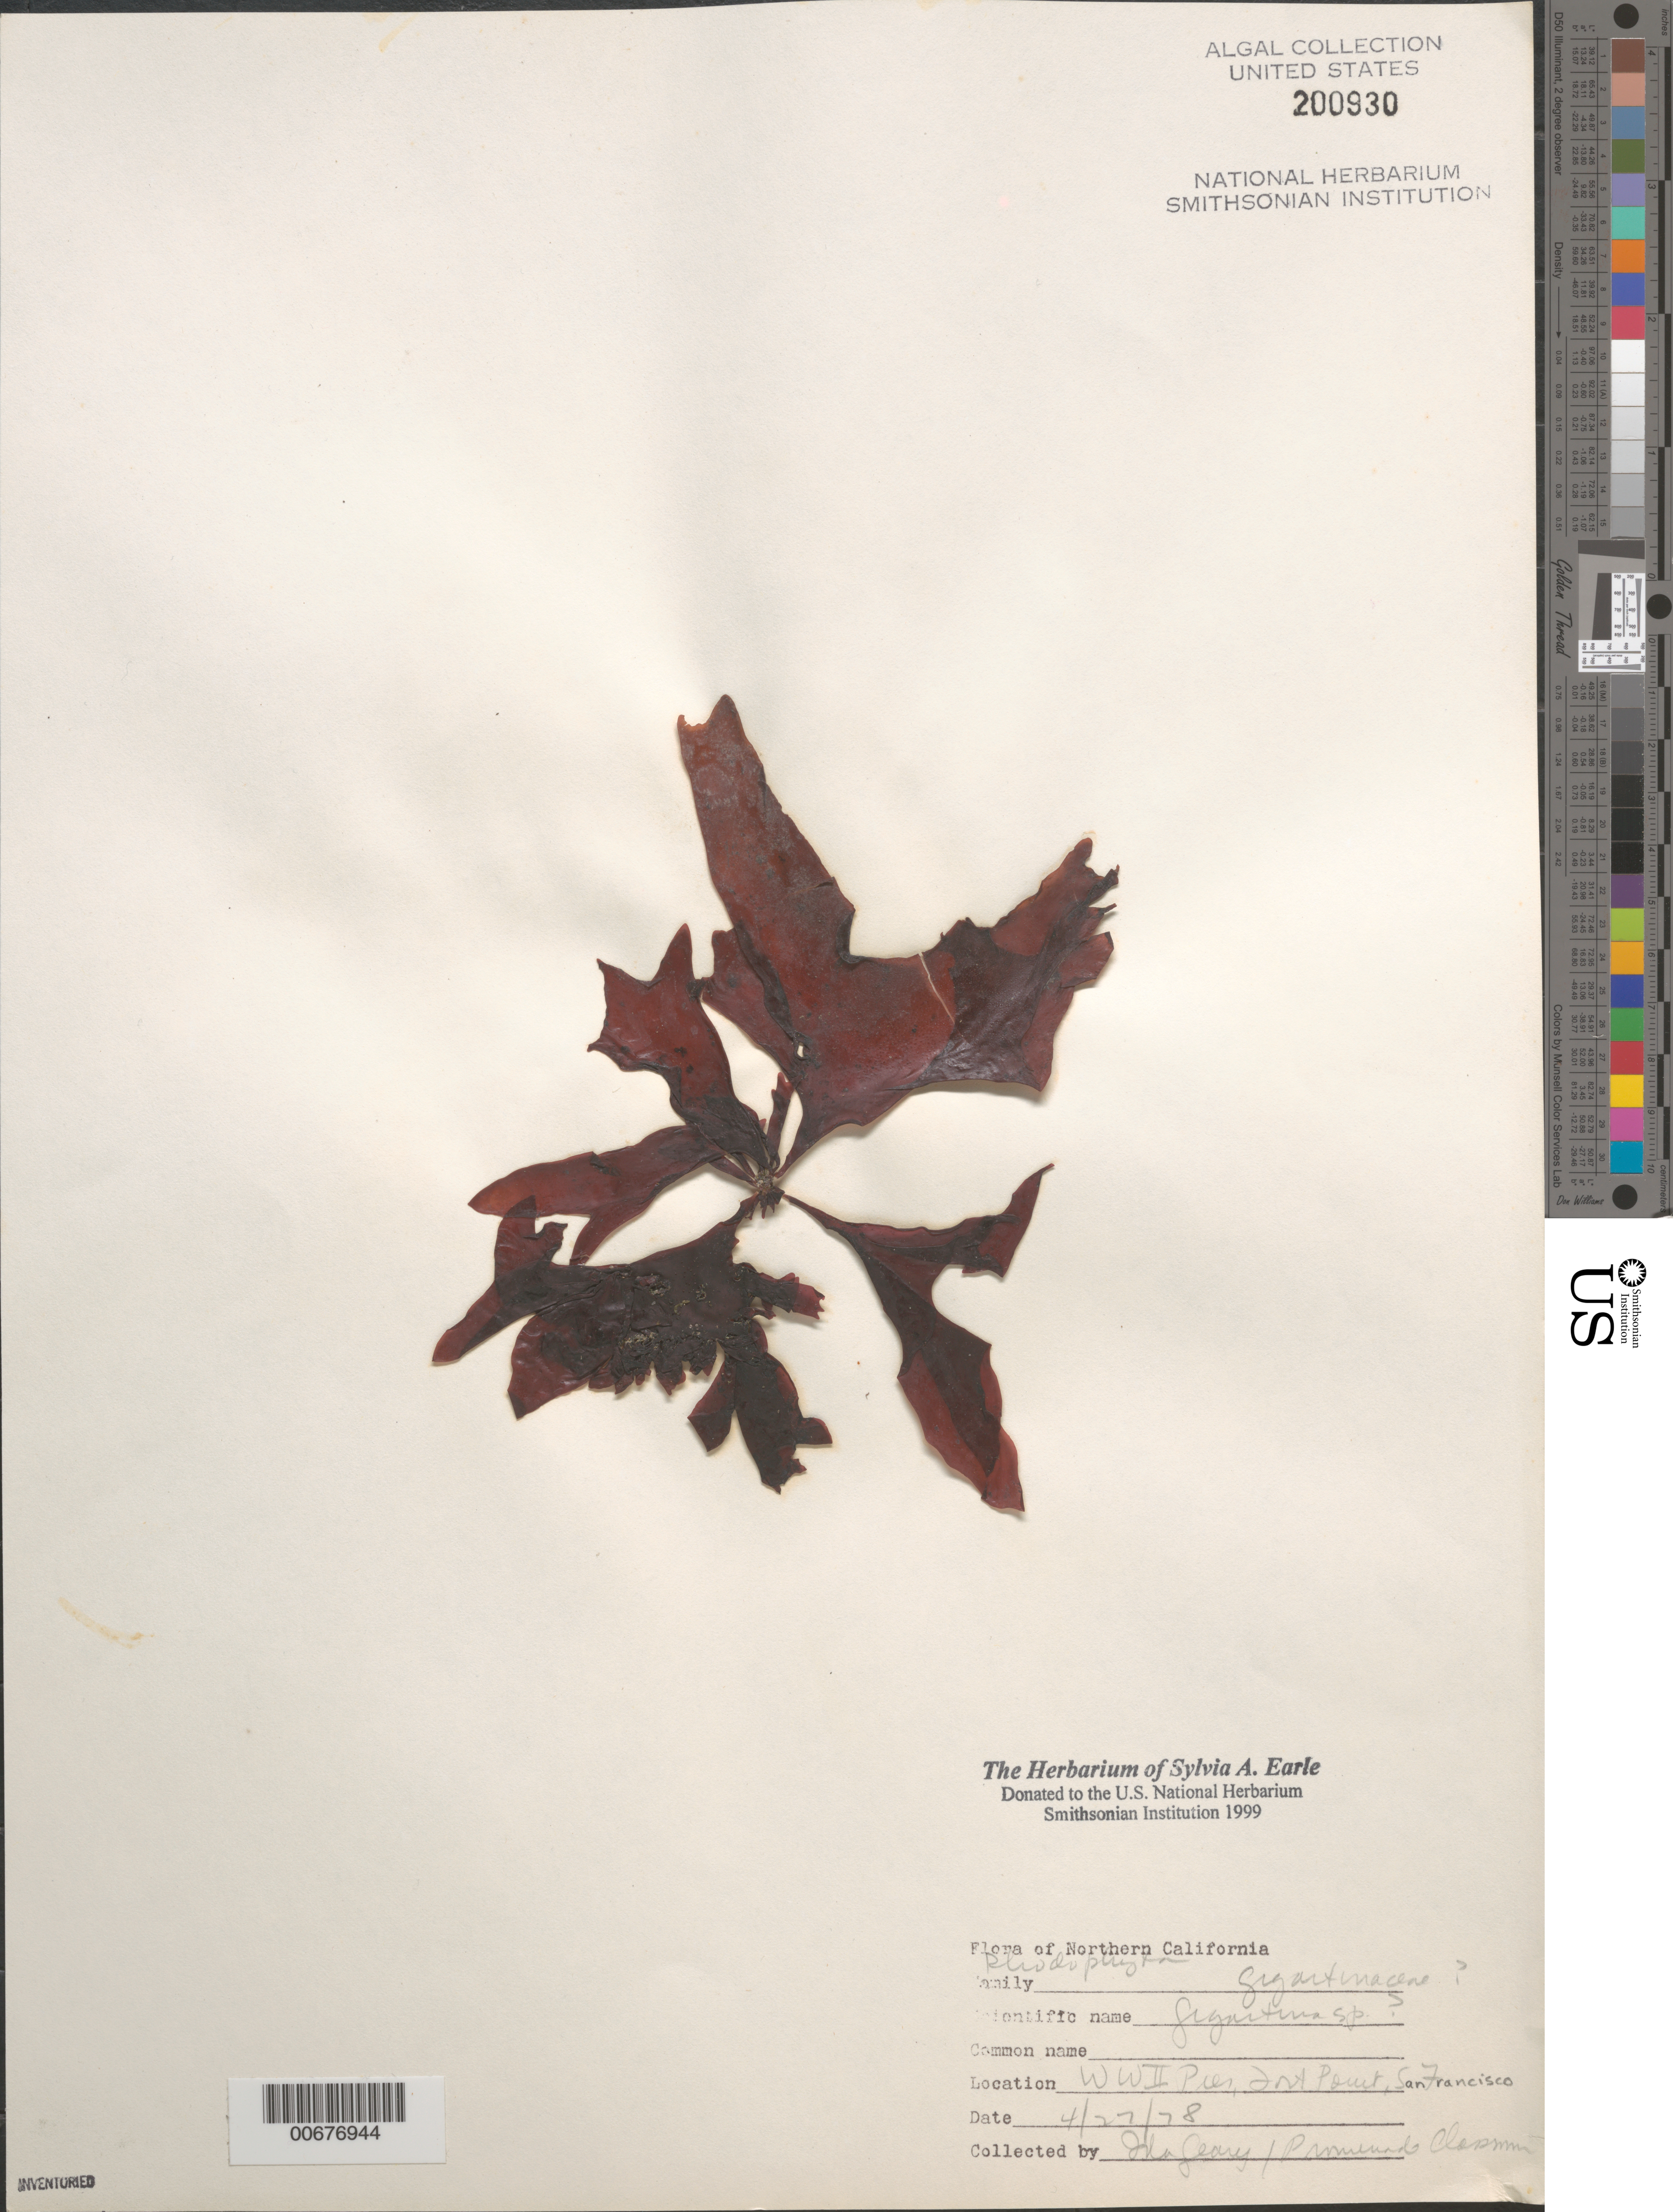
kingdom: Plantae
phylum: Rhodophyta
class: Florideophyceae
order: Gigartinales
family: Gigartinaceae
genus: Gigartina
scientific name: Gigartina sp.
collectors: I. Geary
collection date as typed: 27 Apr 1978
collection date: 1978-04-27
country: United States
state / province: California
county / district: San Francisco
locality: San Francisco, Fort Point, World War II Pier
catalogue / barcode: US 200930